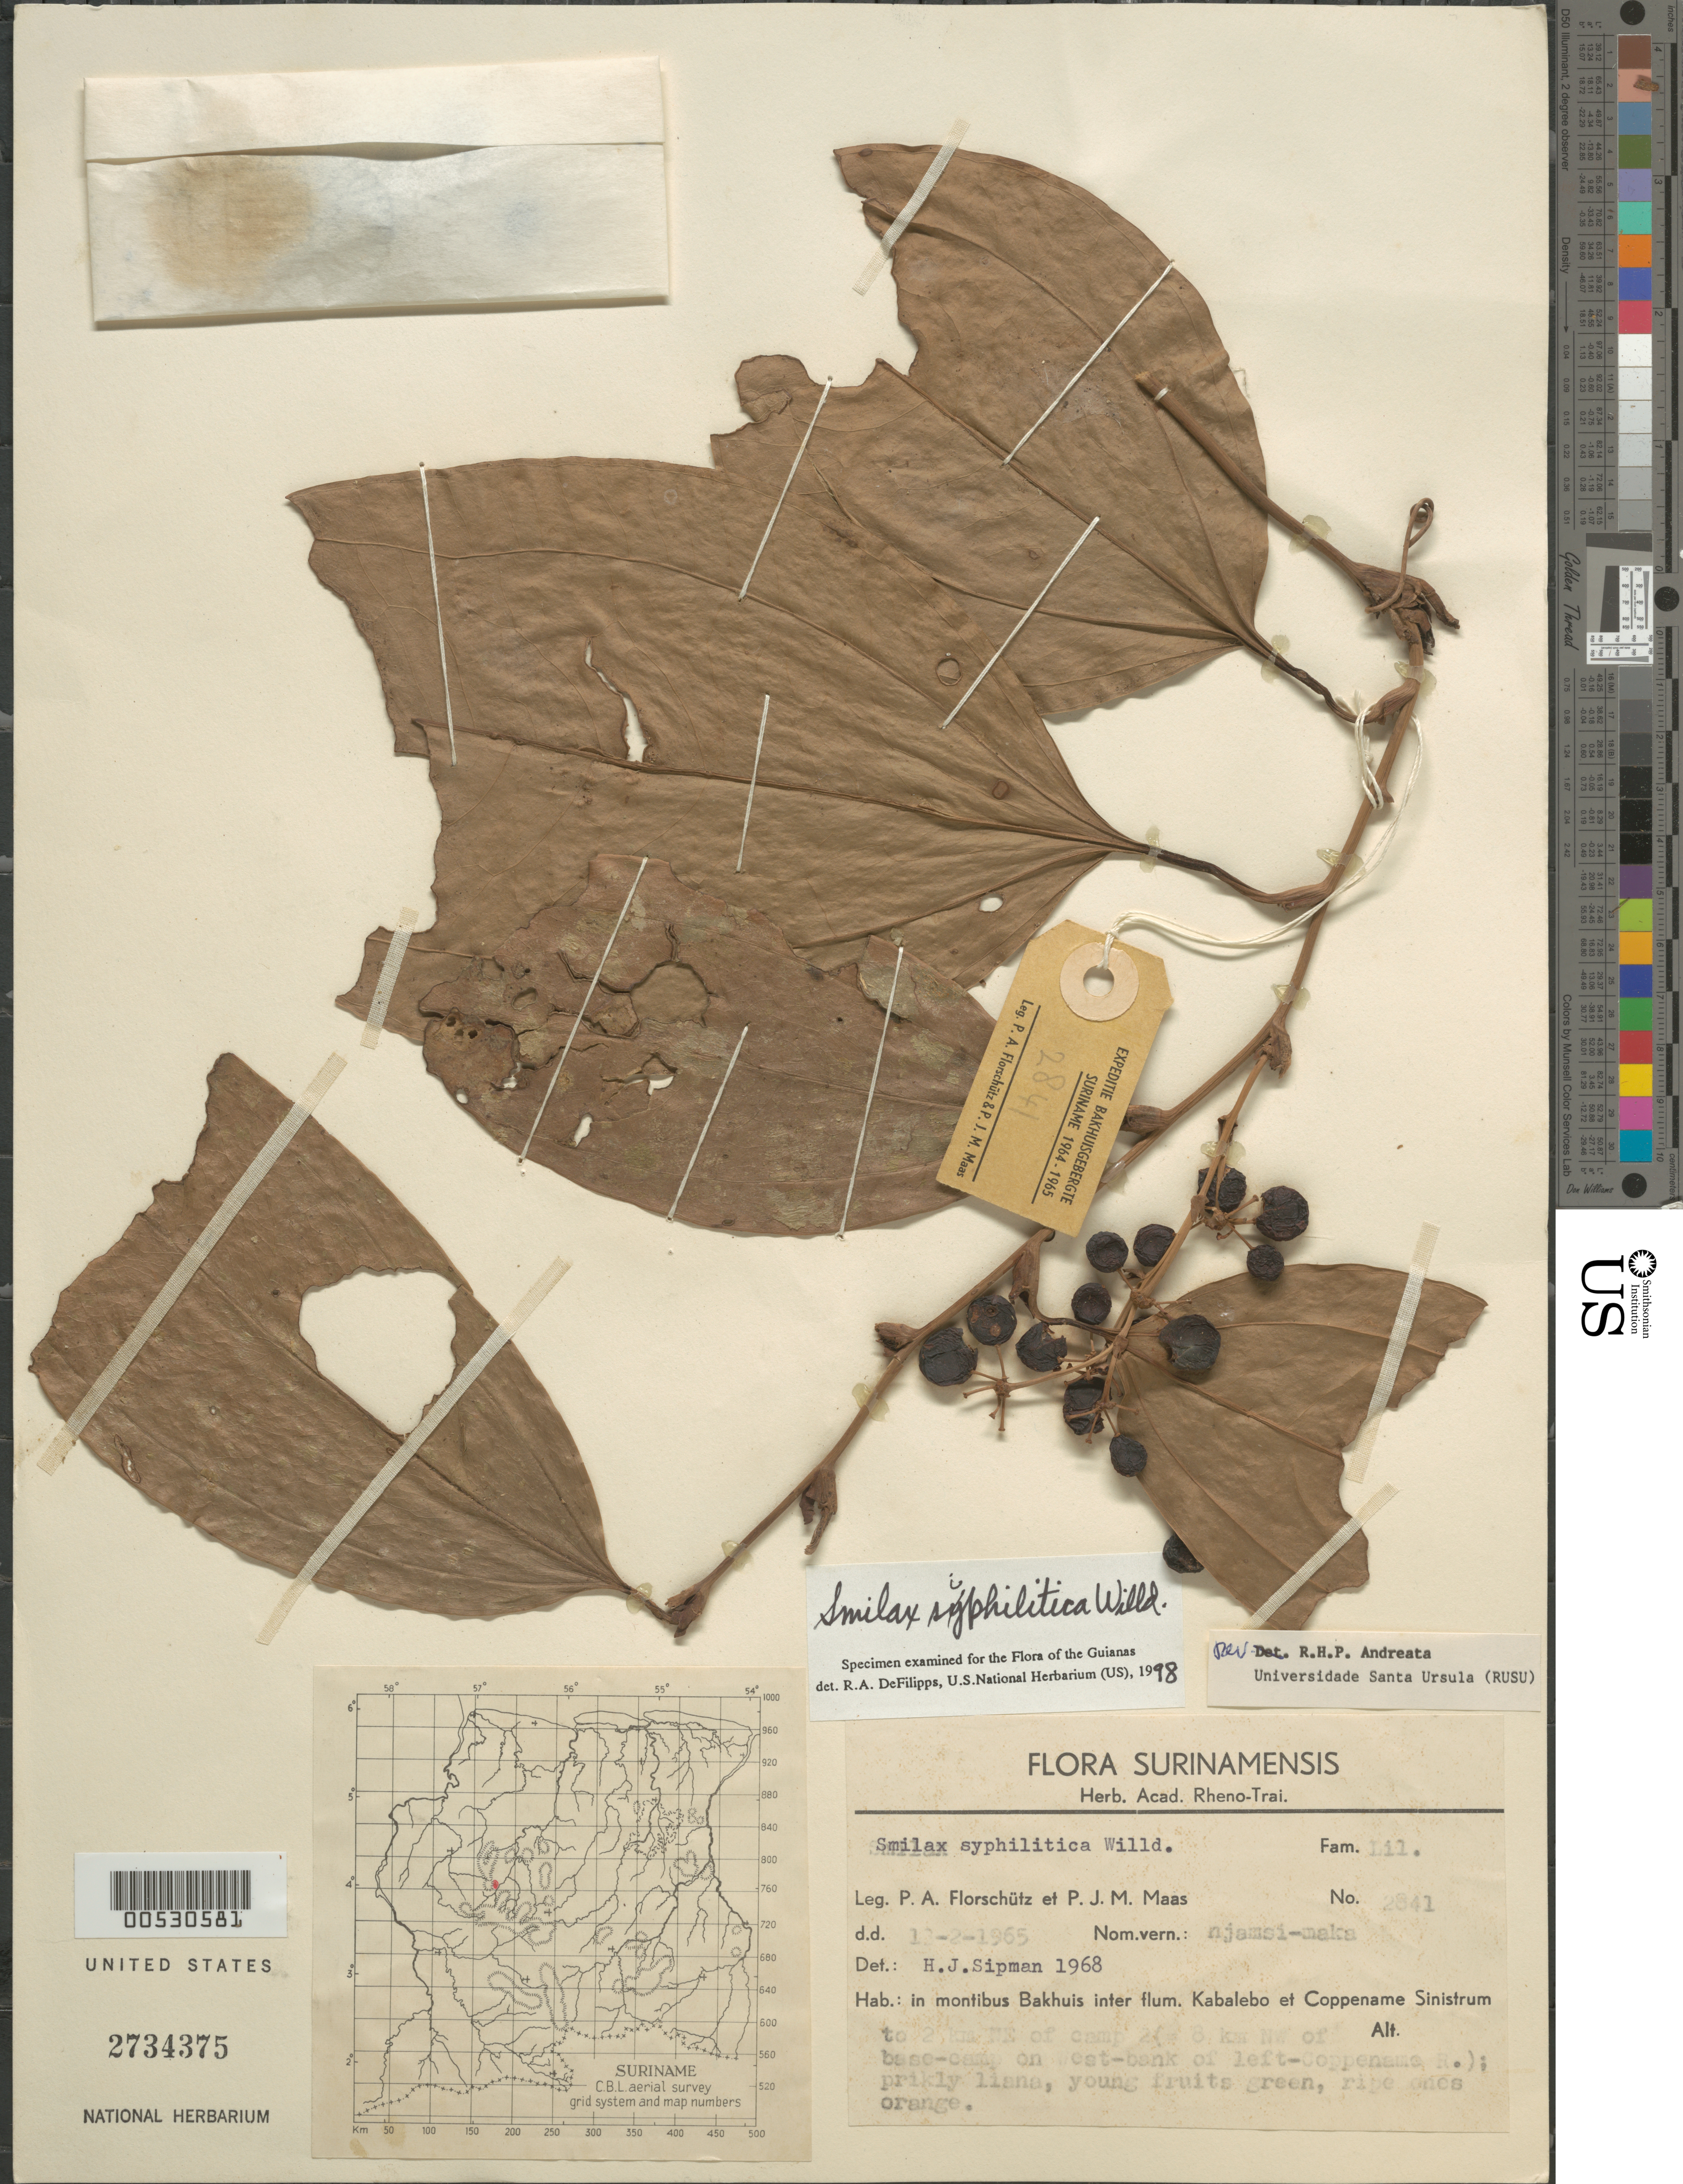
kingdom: Plantae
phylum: Tracheophyta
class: Liliopsida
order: Liliales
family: Smilacaceae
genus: Smilax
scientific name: Smilax syphilitica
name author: Humb. & Bonpl.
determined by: DeFilipps, R. A.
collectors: P. Florschütz & P. Maas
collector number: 2841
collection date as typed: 13-Feb-65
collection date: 1965-02-13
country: Suriname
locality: Mont Bakhuis, betw. Kabalebo & Coppename Rivers, 2 km NE of camp 2 (= 8 km NW of base-camp on W.B. L. Coppename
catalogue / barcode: US 2734375